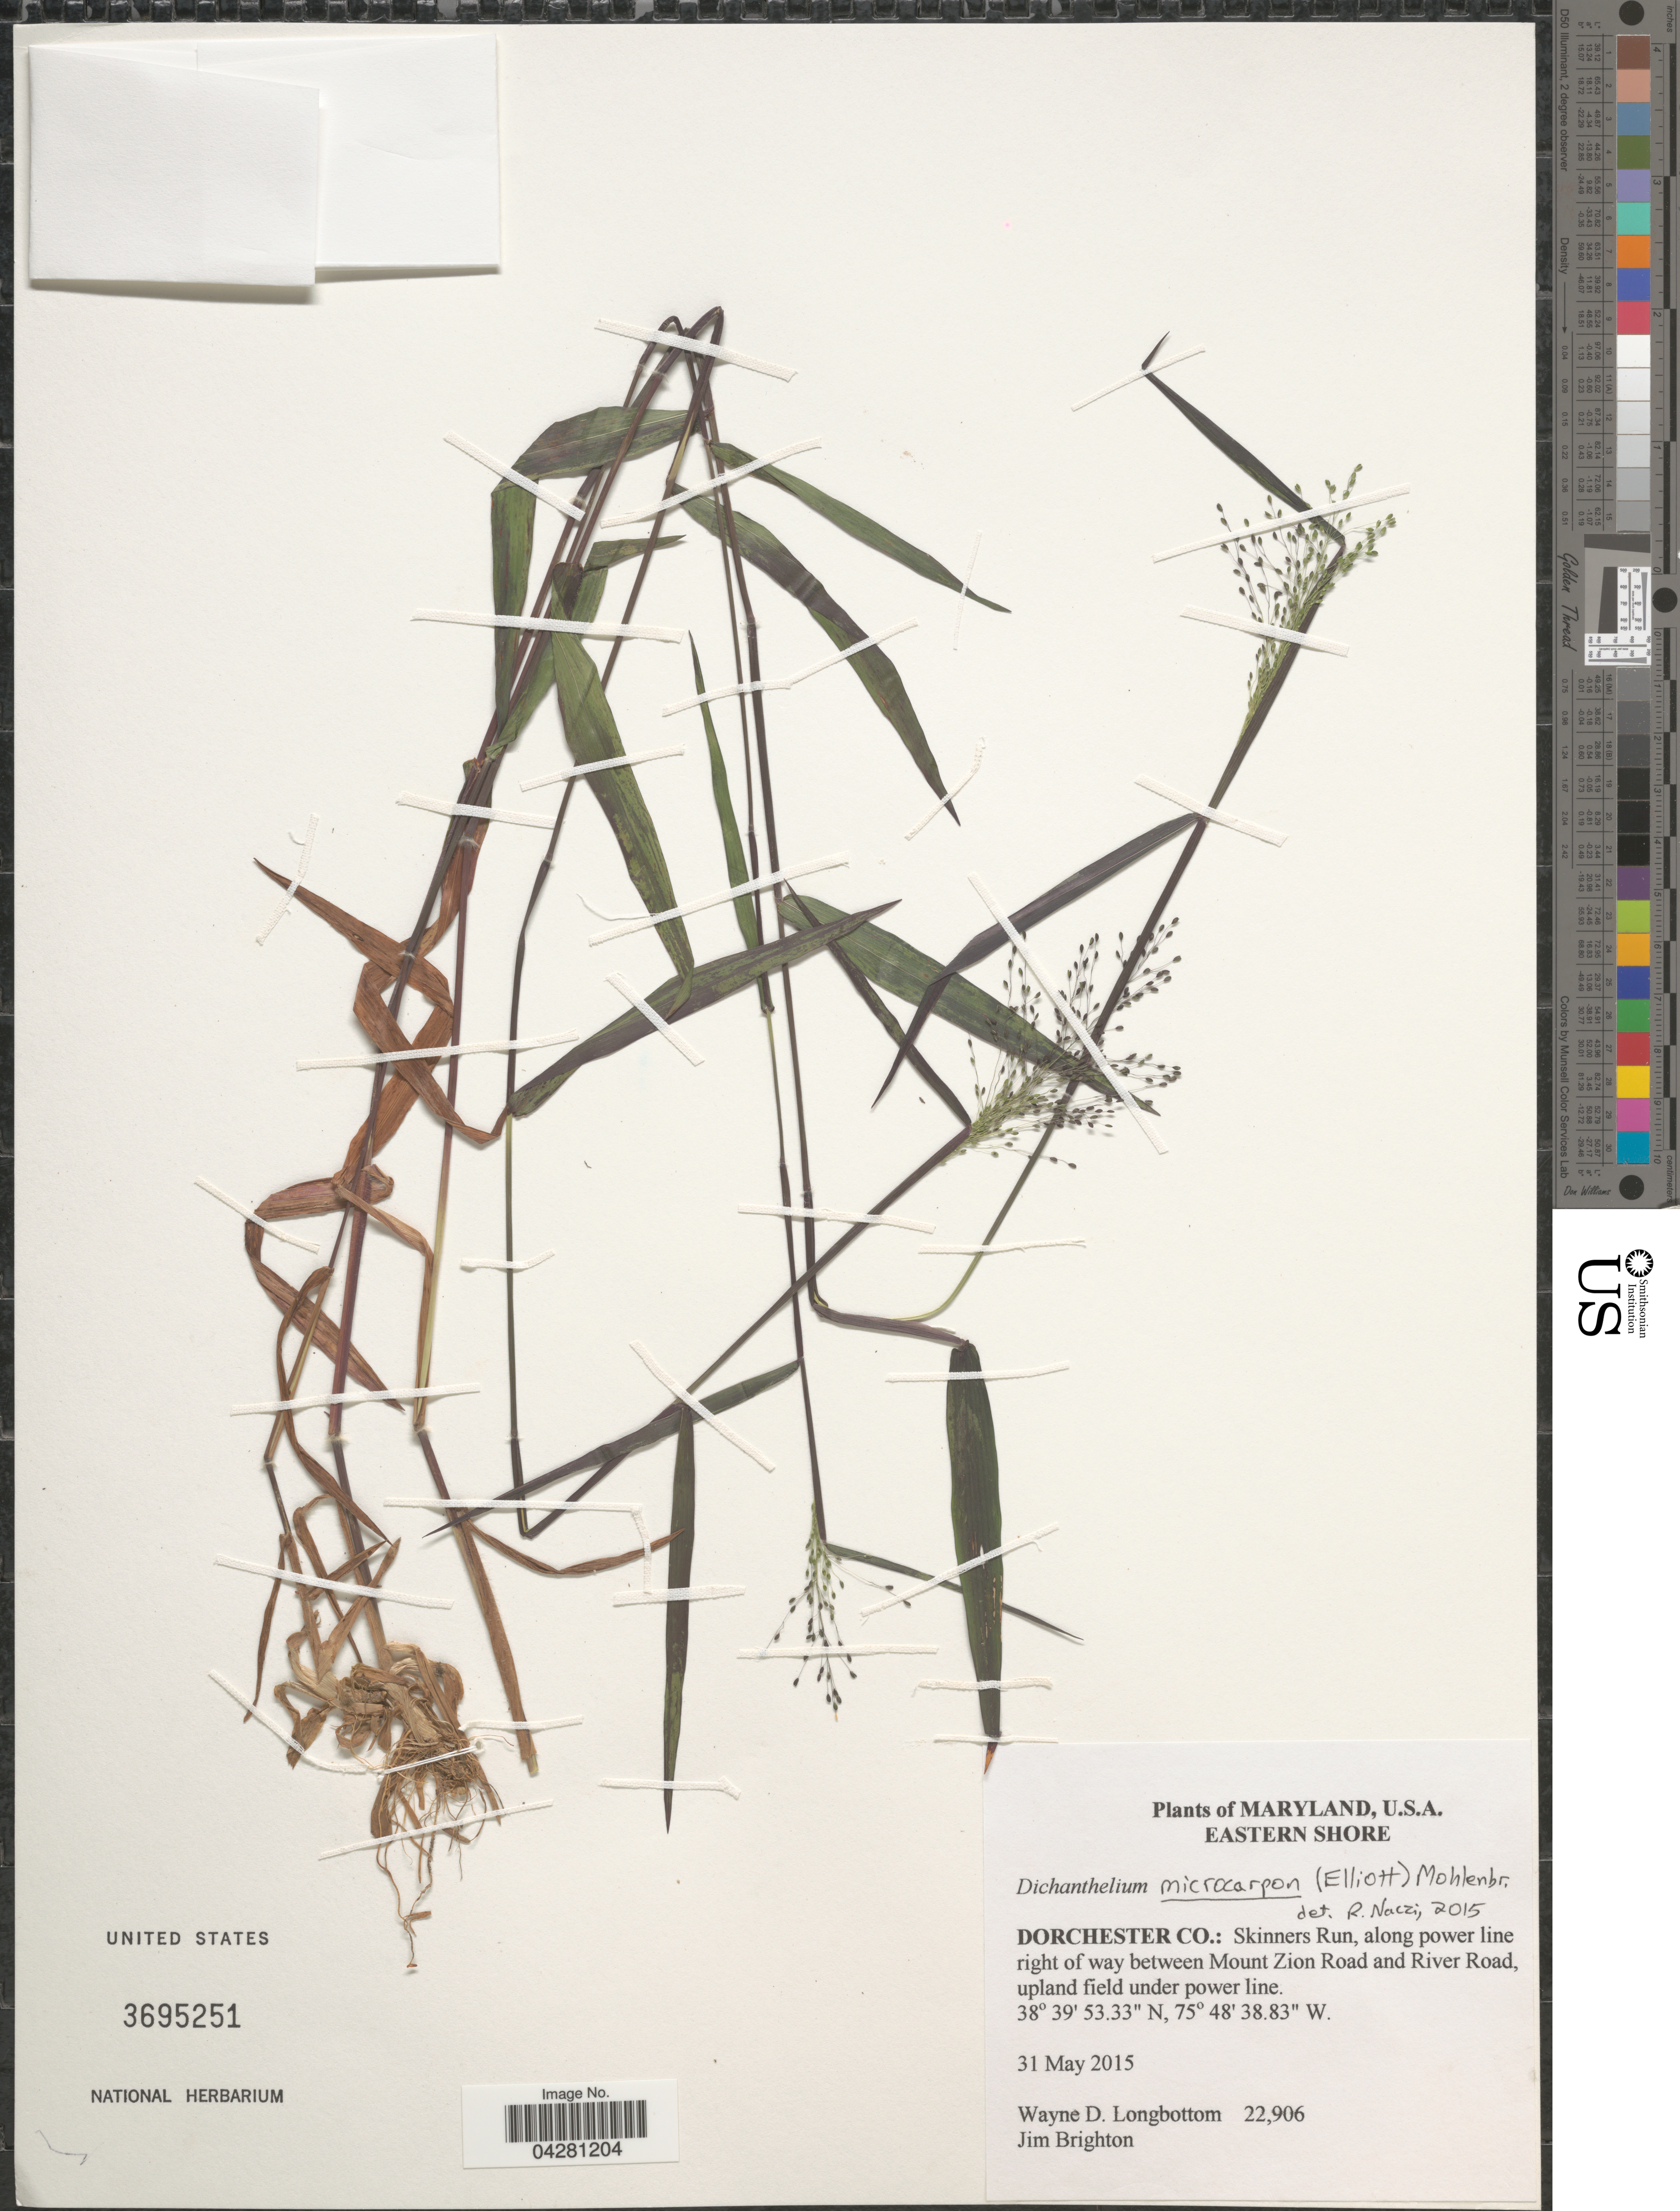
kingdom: Plantae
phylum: Tracheophyta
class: Liliopsida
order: Poales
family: Poaceae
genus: Dichanthelium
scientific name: Dichanthelium dichotomum var. ramulosum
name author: (Torr.) Lelong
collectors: W. D. Longbottom & J. Brighton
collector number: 22906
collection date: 2015-05-31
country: United States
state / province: Maryland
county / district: Dorchester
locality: Eastern Shore. Dorchester Co.: Skinners Run, along power line right of way between Mount Zion Road and River Road, upland field under power line.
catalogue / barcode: US 3695251